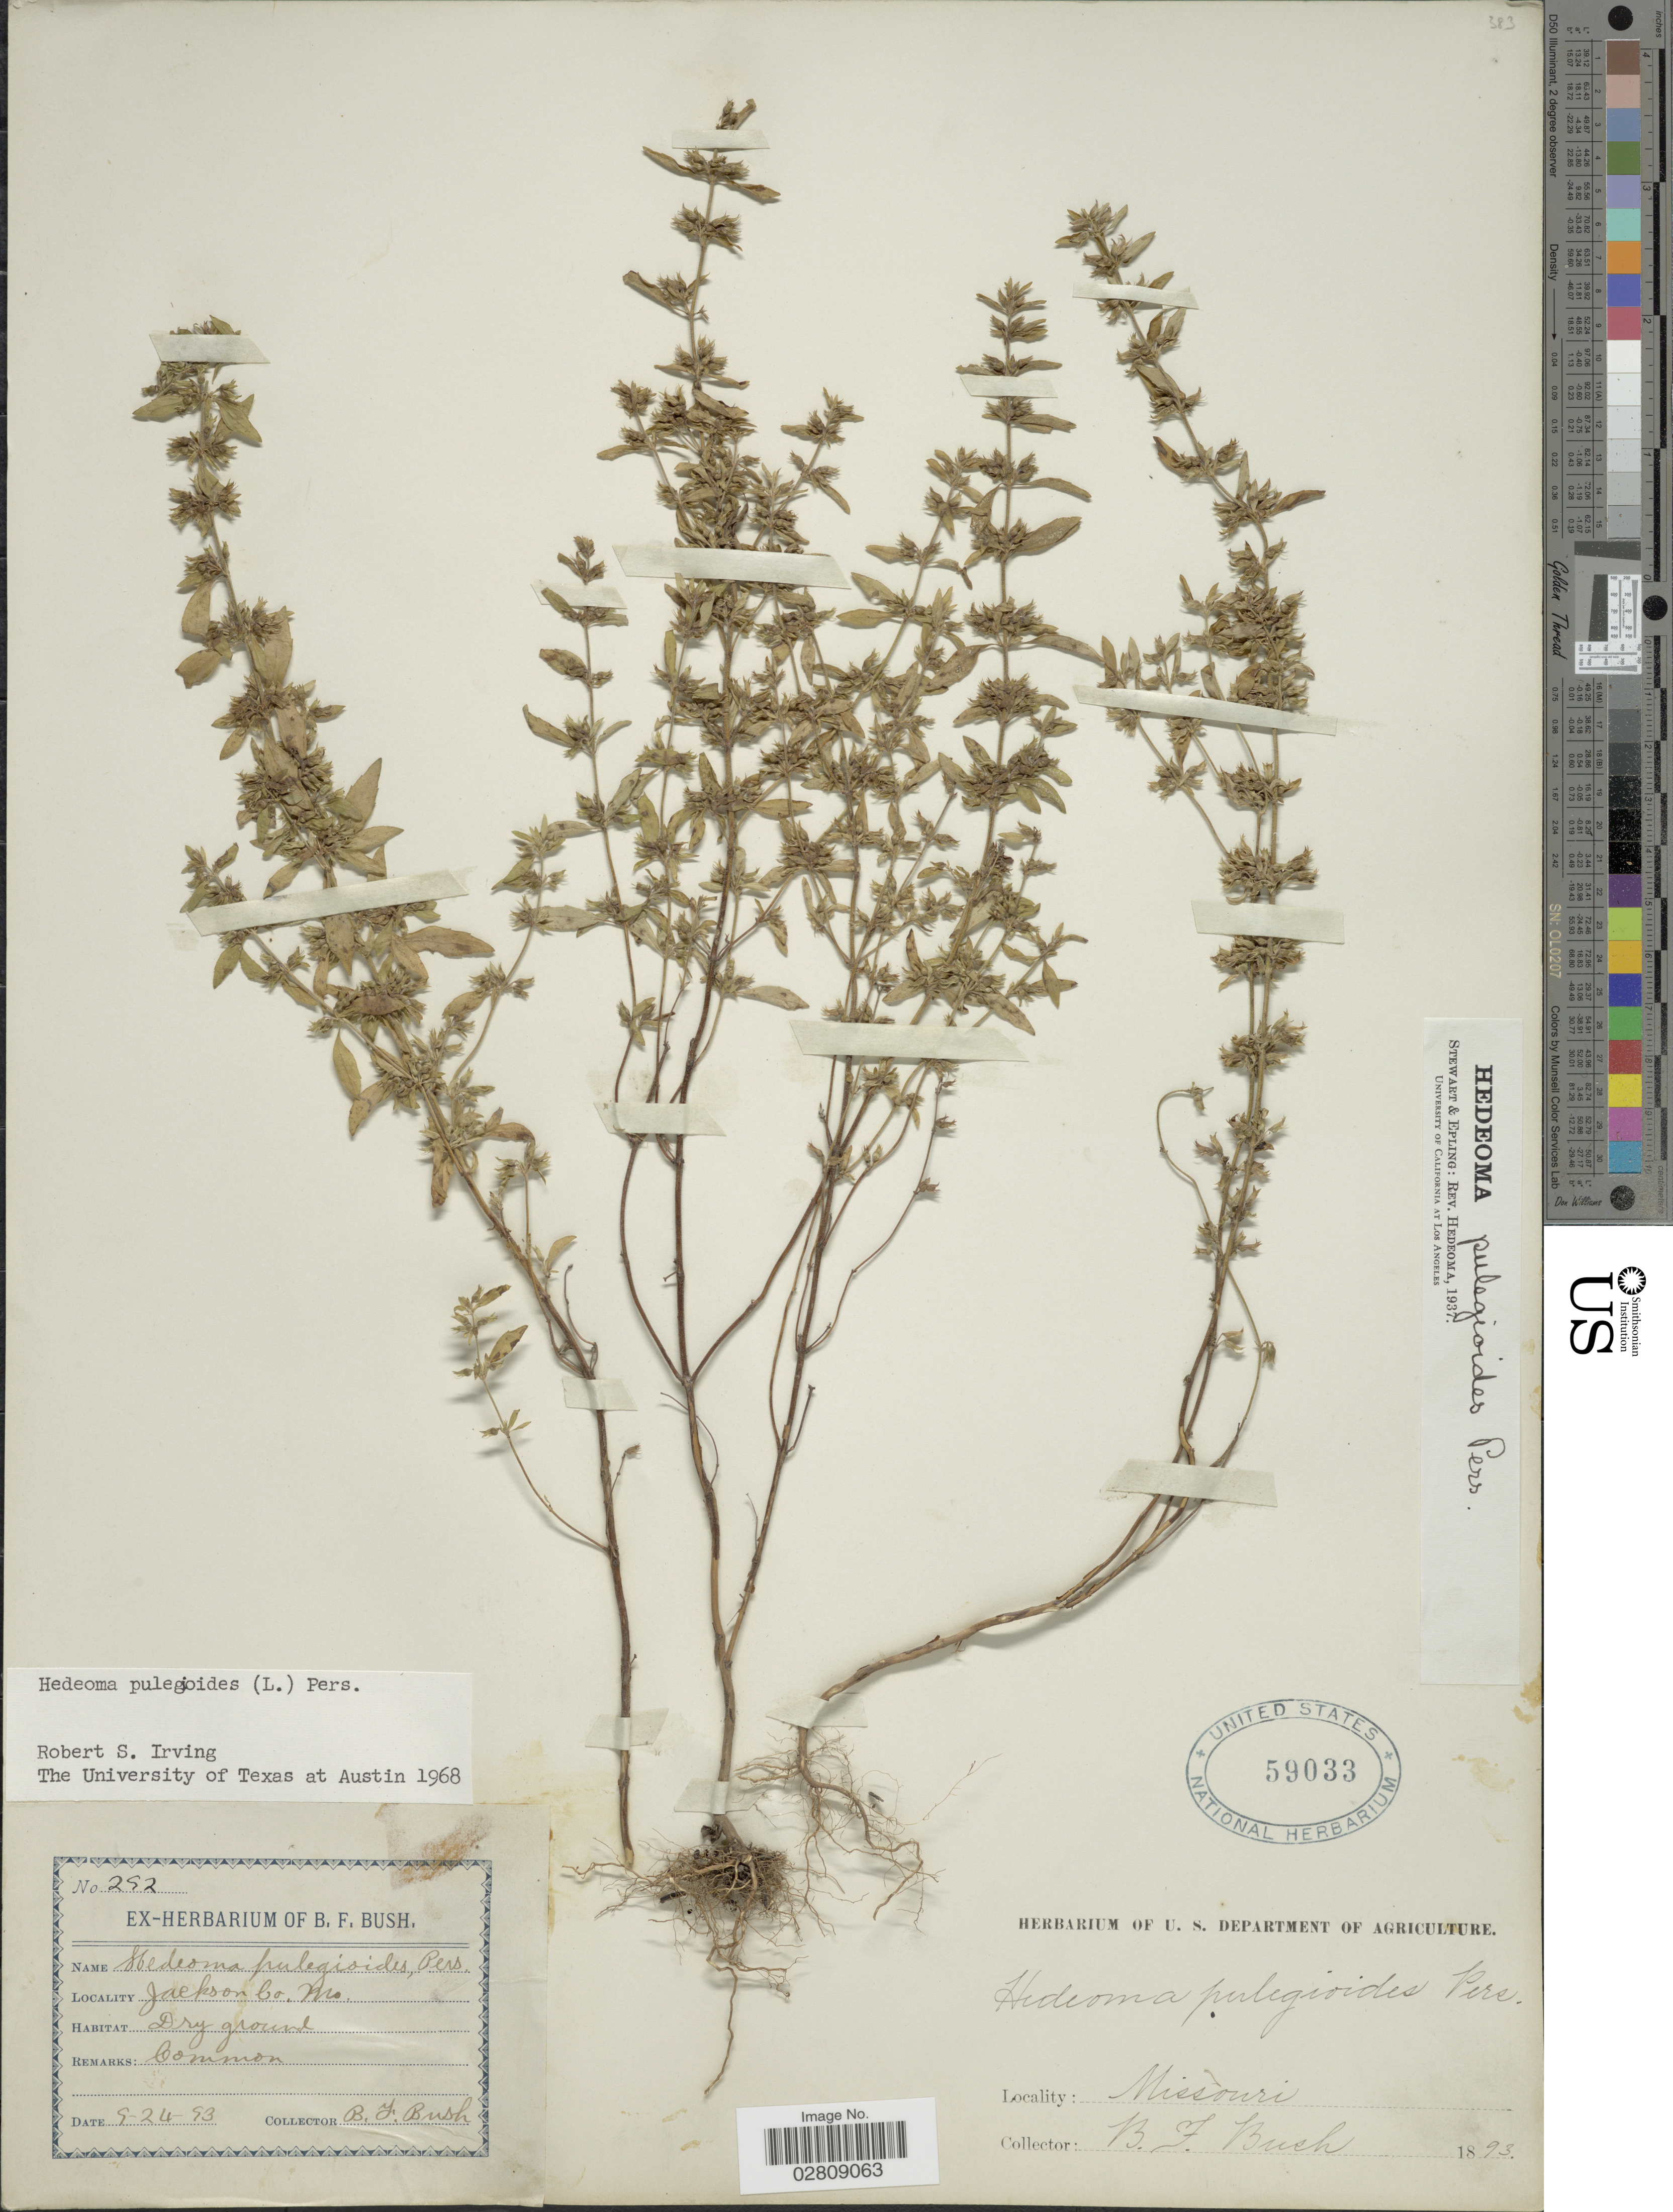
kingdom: Plantae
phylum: Tracheophyta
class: Magnoliopsida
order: Lamiales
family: Lamiaceae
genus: Hedeoma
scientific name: Hedeoma pulegioides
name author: (L.) Pers.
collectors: B. F. Bush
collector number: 292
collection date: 1893-09-24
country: United States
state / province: Missouri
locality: Jackson Co.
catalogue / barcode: US 59033